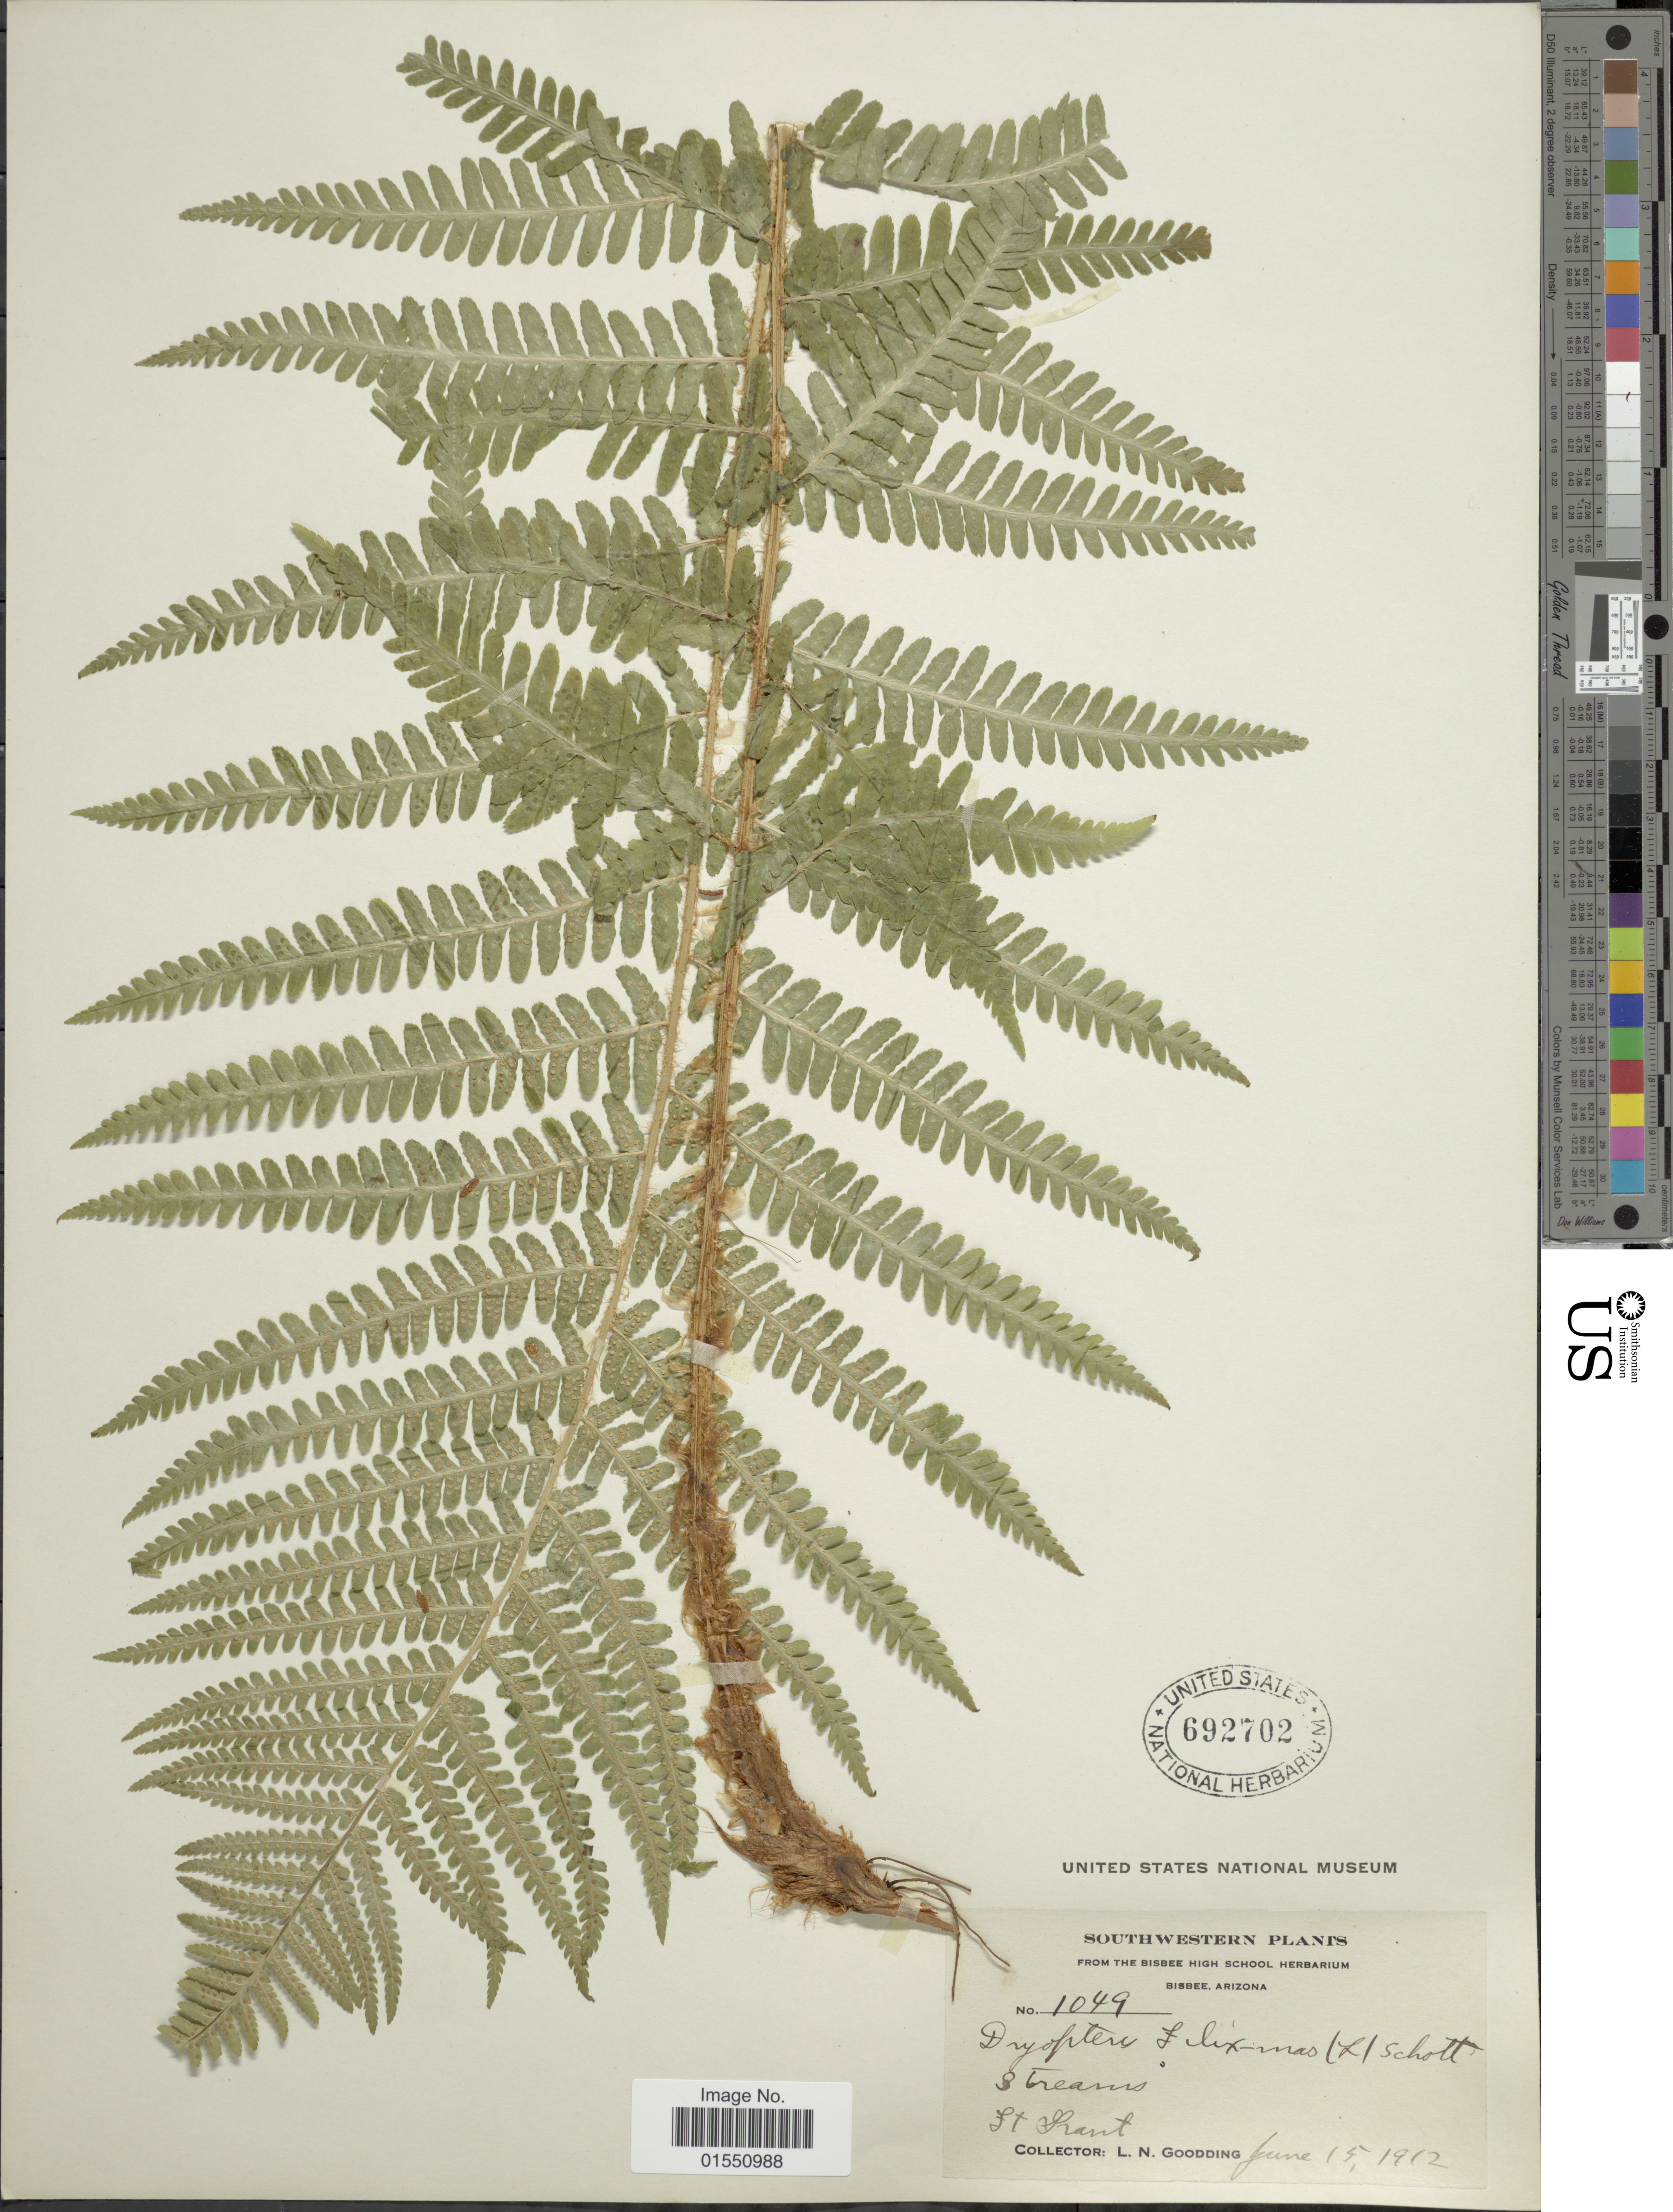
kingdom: Plantae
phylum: Tracheophyta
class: Polypodiopsida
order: Polypodiales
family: Dryopteridaceae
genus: Dryopteris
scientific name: Dryopteris filix-mas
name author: (L.) Schott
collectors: L. N. Goodding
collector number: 1049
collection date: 1912-06-15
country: United States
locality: Southwestern Plants. St. Grant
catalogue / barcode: US 692702